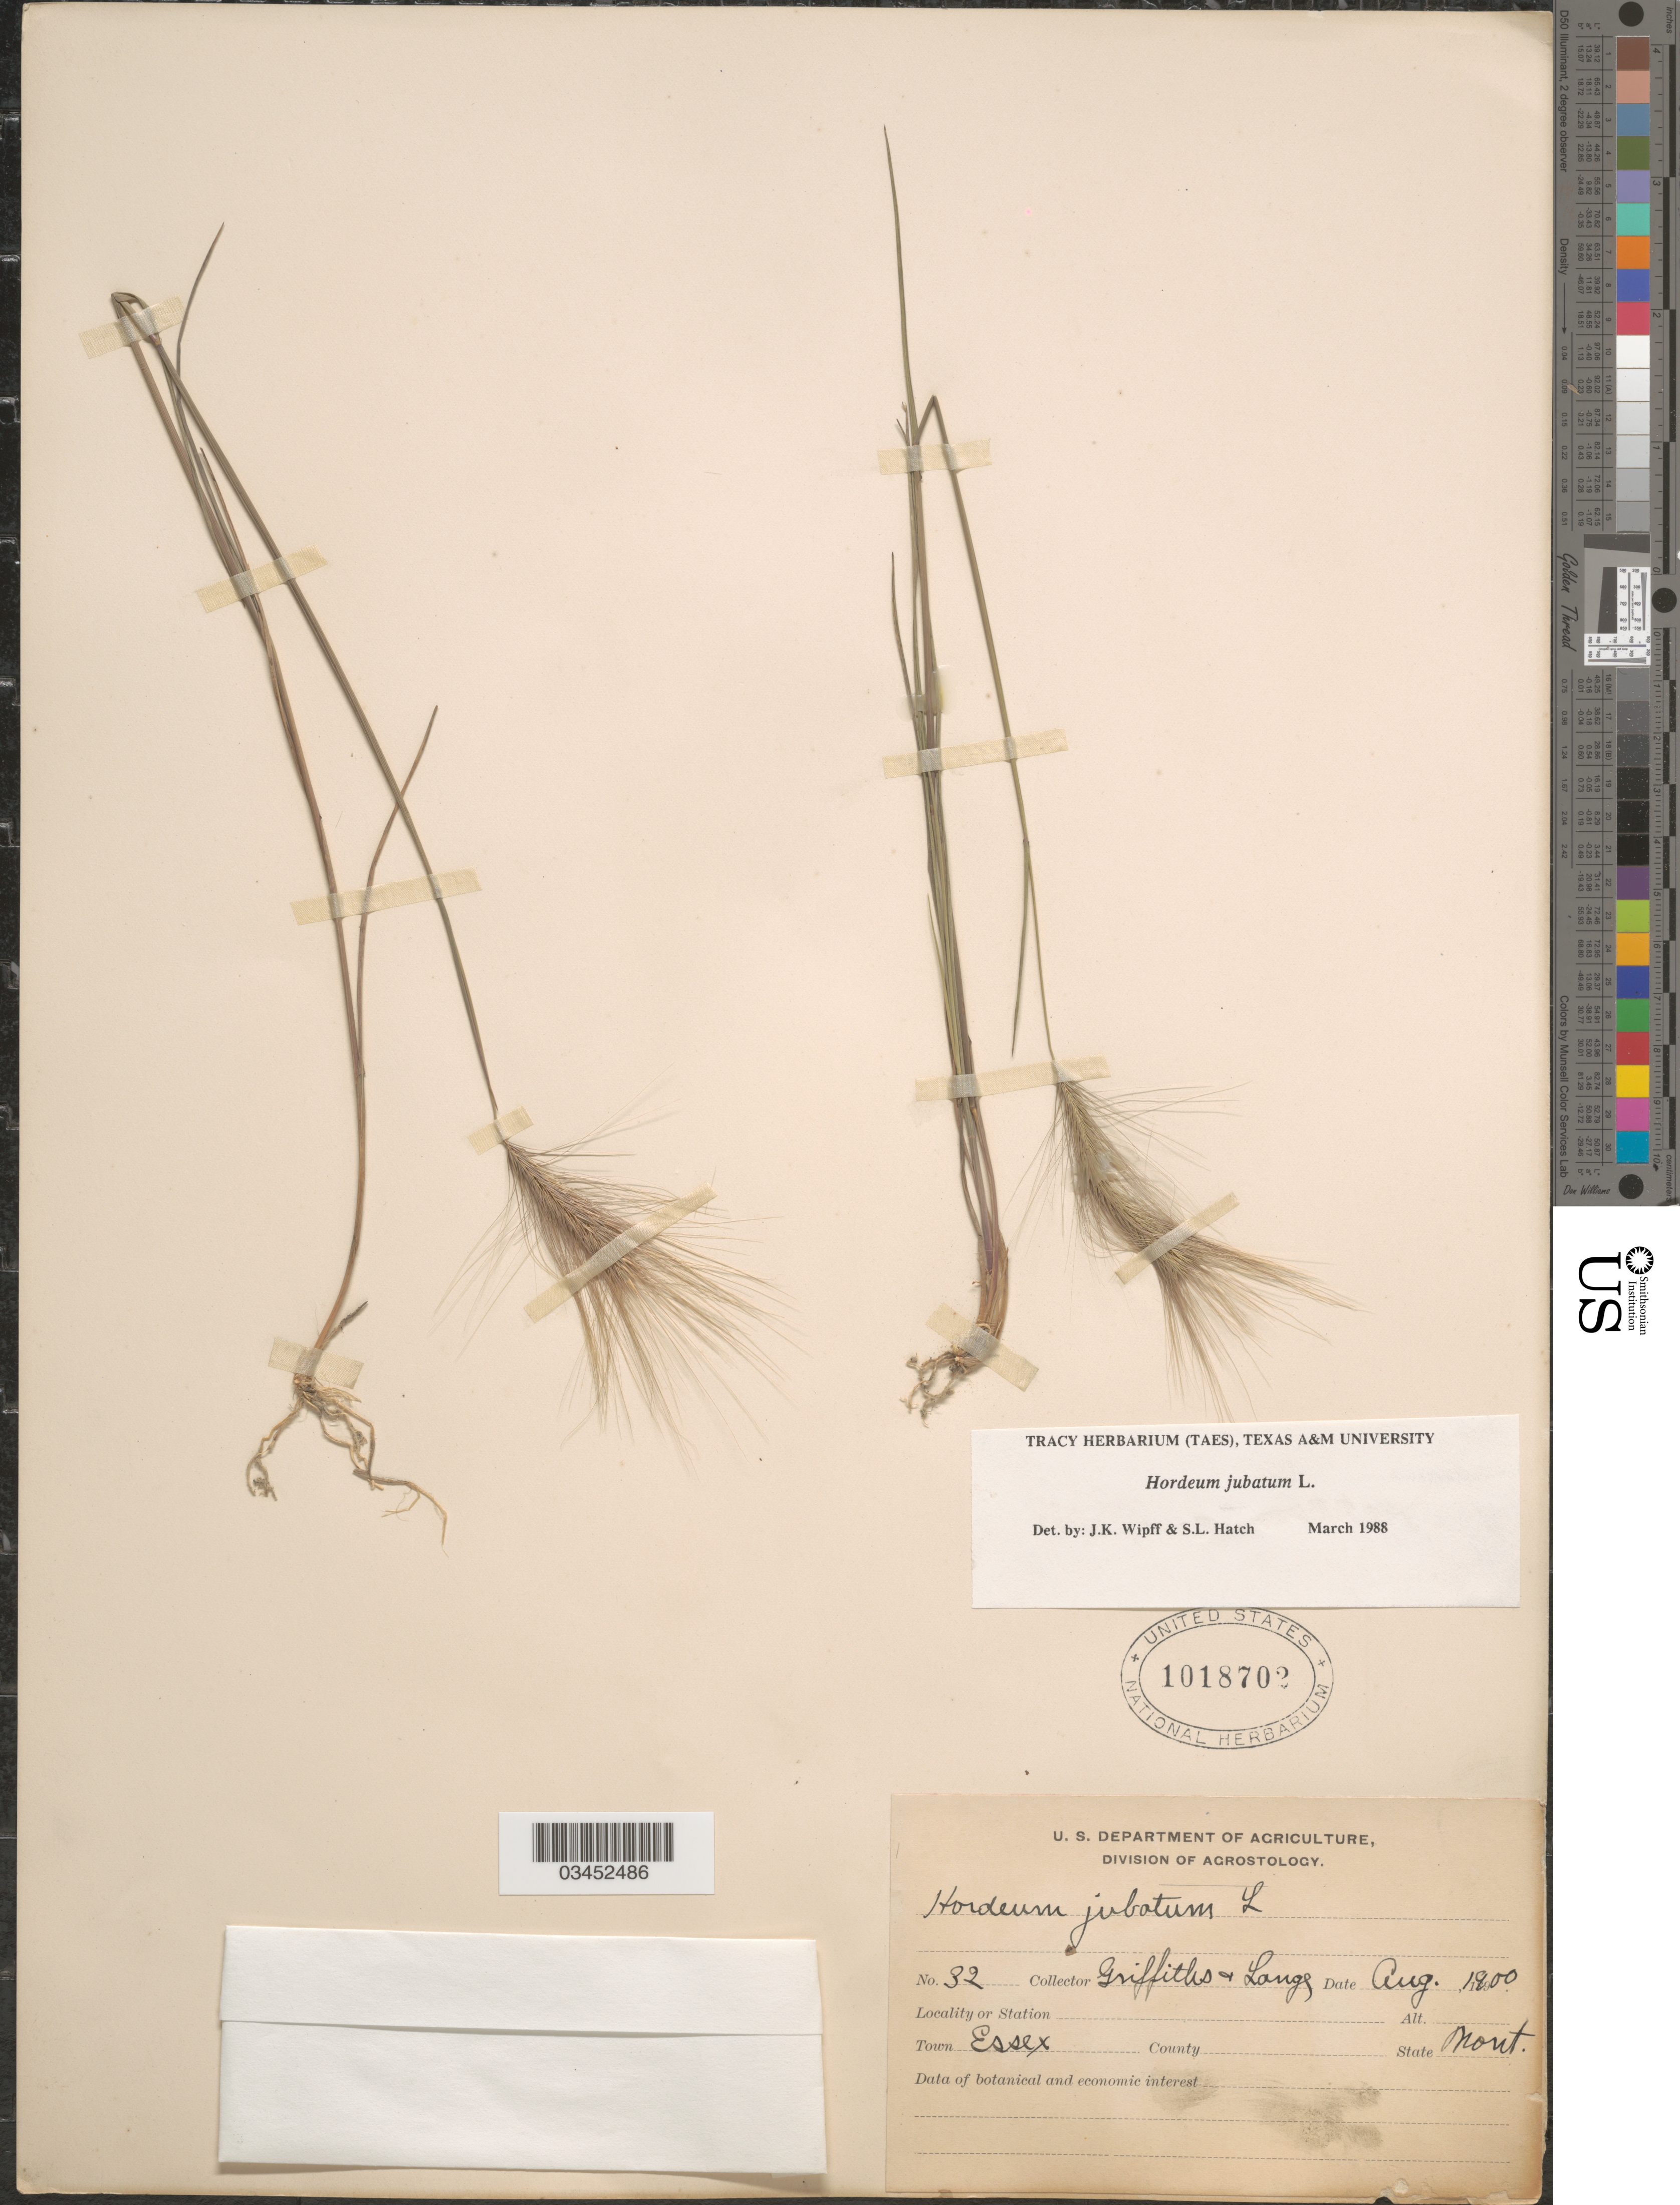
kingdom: Plantae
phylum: Tracheophyta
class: Liliopsida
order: Poales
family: Poaceae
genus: Hordeum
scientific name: Hordeum jubatum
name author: L.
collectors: -- Griffiths & -- Lange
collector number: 32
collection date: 1900-08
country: United States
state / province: Montana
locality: Town Essex.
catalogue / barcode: US 1018702